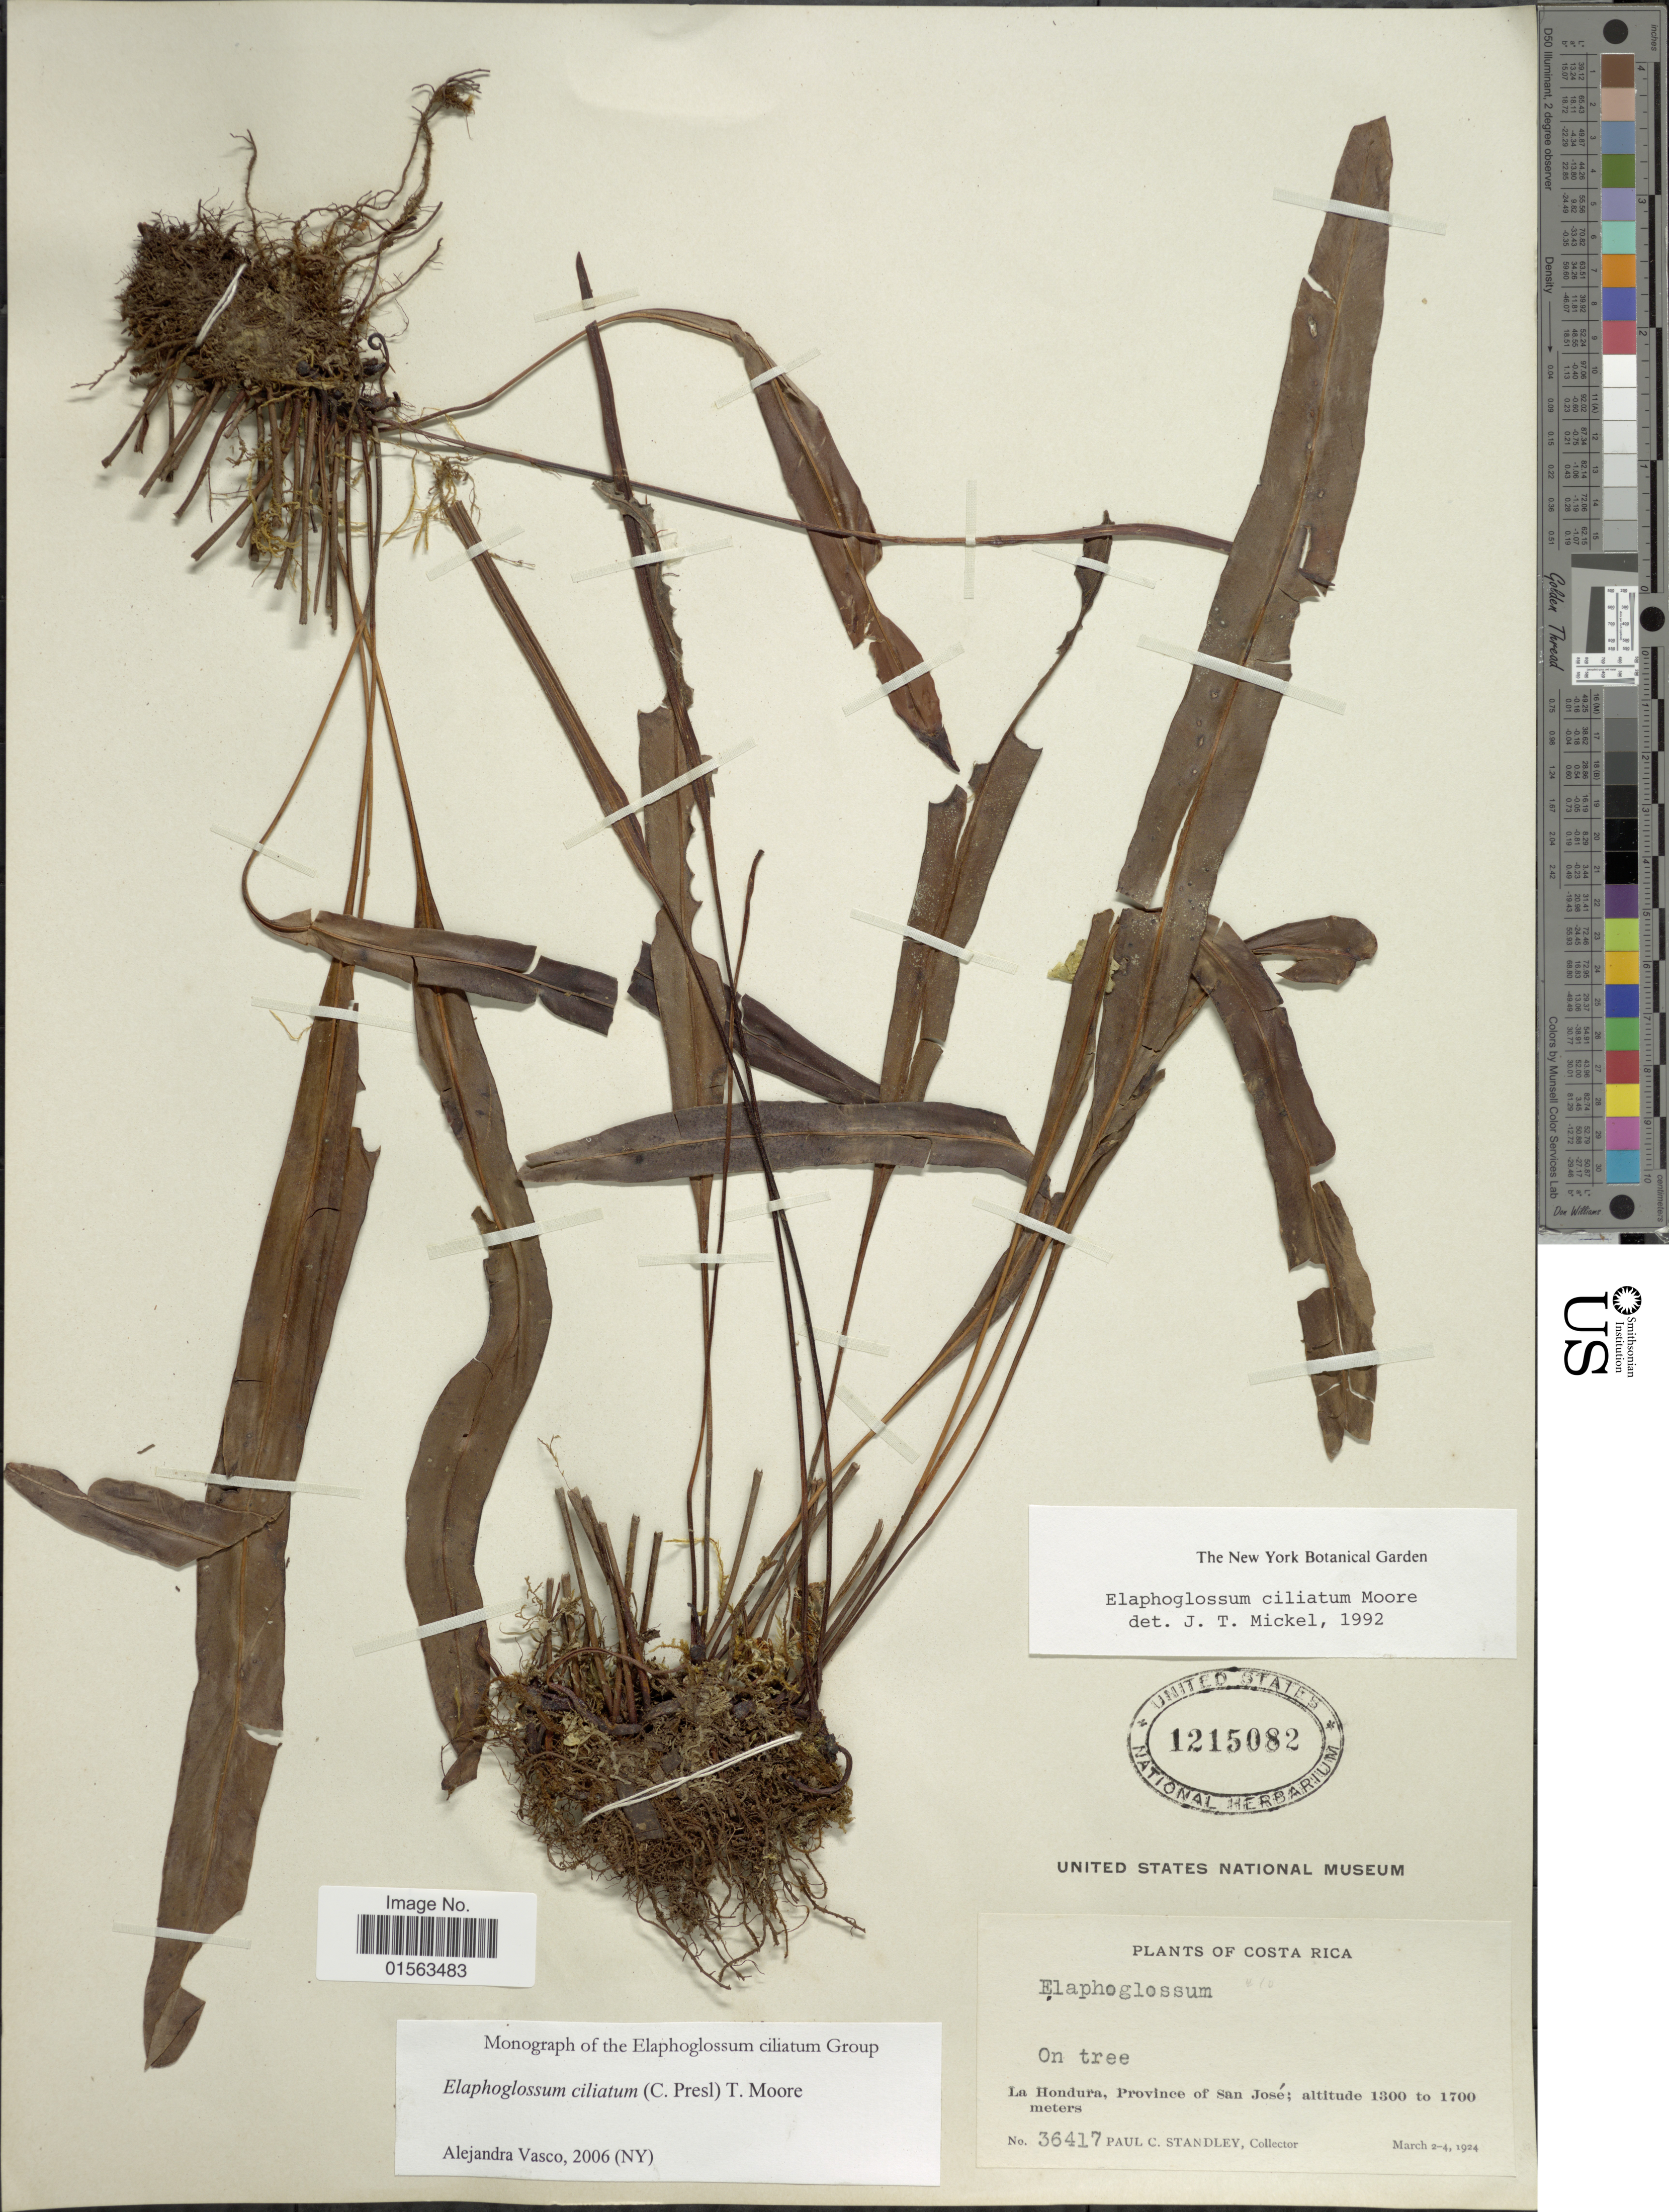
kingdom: Plantae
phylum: Tracheophyta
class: Polypodiopsida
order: Polypodiales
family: Dryopteridaceae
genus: Elaphoglossum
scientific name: Elaphoglossum ciliatum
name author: (C. Presl) T. Moore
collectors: P. C. Standley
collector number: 36417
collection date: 1924-03-02/1924-03-04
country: Costa Rica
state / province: San José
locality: La Hondura, Province of San Jose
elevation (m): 1300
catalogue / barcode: US 1215082